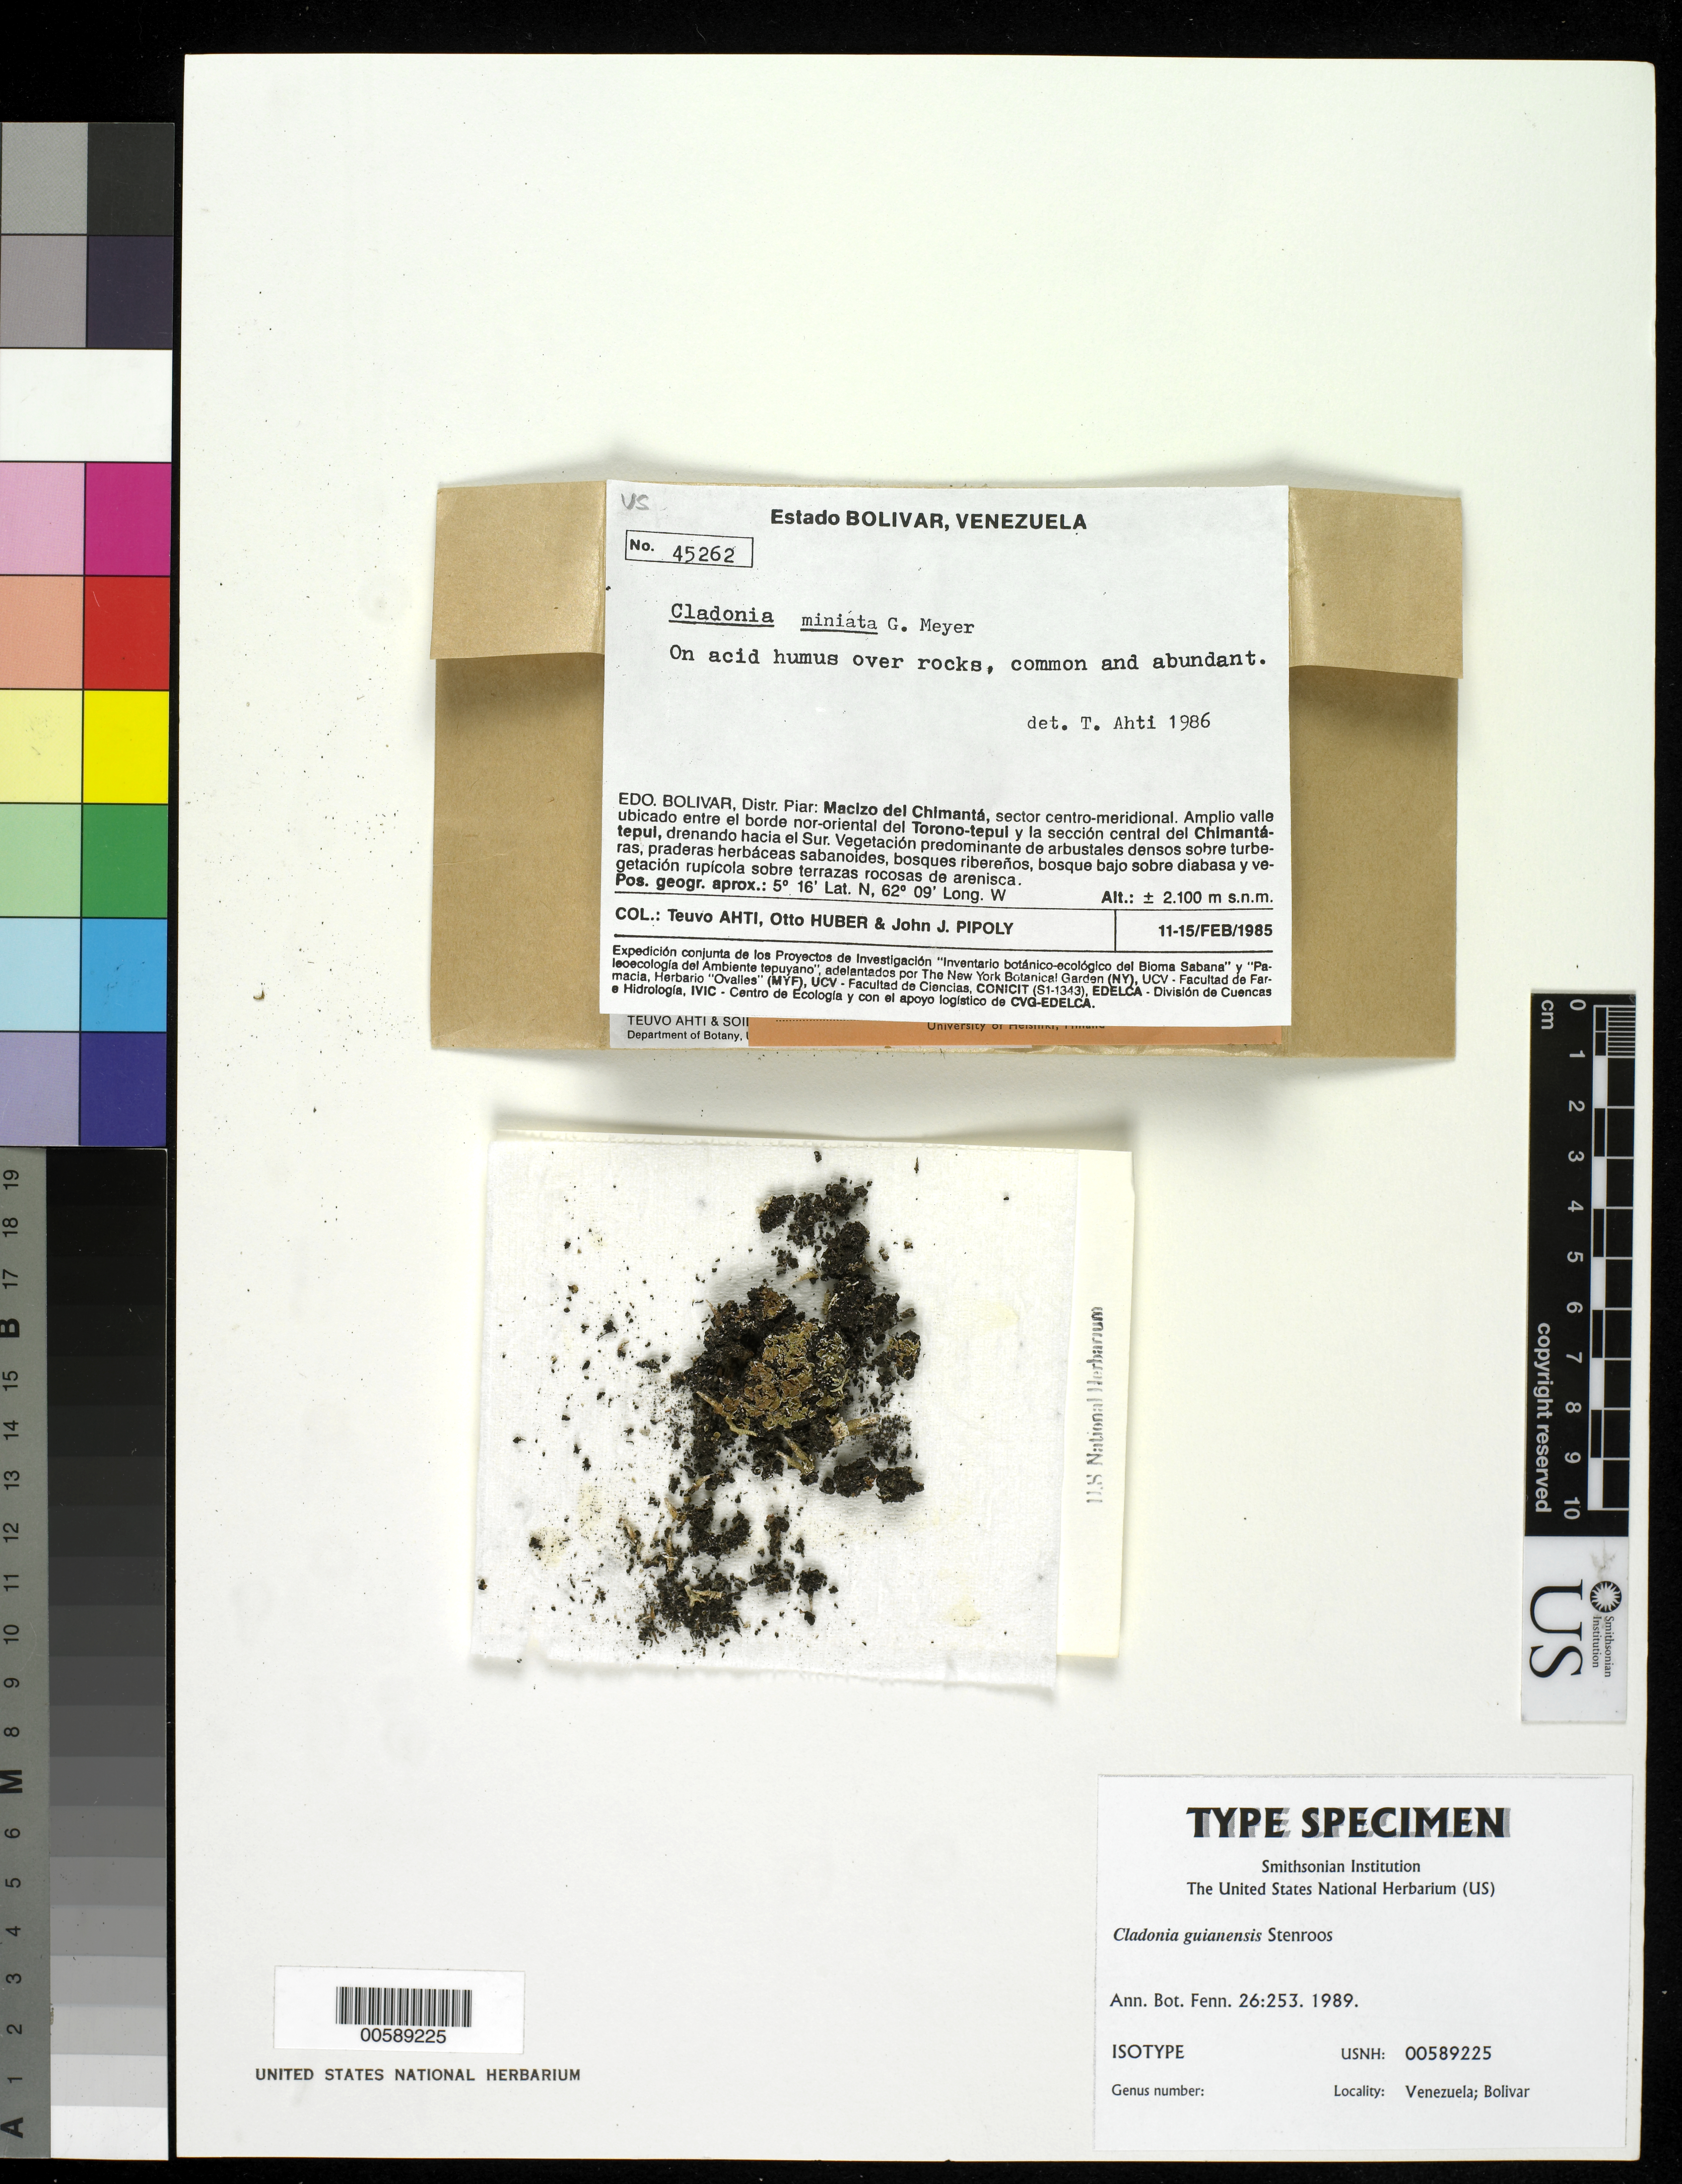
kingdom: Fungi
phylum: Ascomycota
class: Lecanoromycetes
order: Lecanorales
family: Cladoniaceae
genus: Cladonia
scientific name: Cladonia guianensis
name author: Stenroos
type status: Isotype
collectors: T. T. Ahti, O. Huber & J. J. Pipoly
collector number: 45262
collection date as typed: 11 Feb 1985 to 15 Feb 1985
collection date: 1985-02-11/1985-02-15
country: Venezuela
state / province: Bolivar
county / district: Piar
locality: Macizo del Chimanta, sector centro-meridional, entre nor-oriental del Torono-tepui y la seccion central del Chimanta-Tepui. [Massif of Chimanta, central-southern sector, between NE (?) of the Torono-tepui & the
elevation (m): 2100